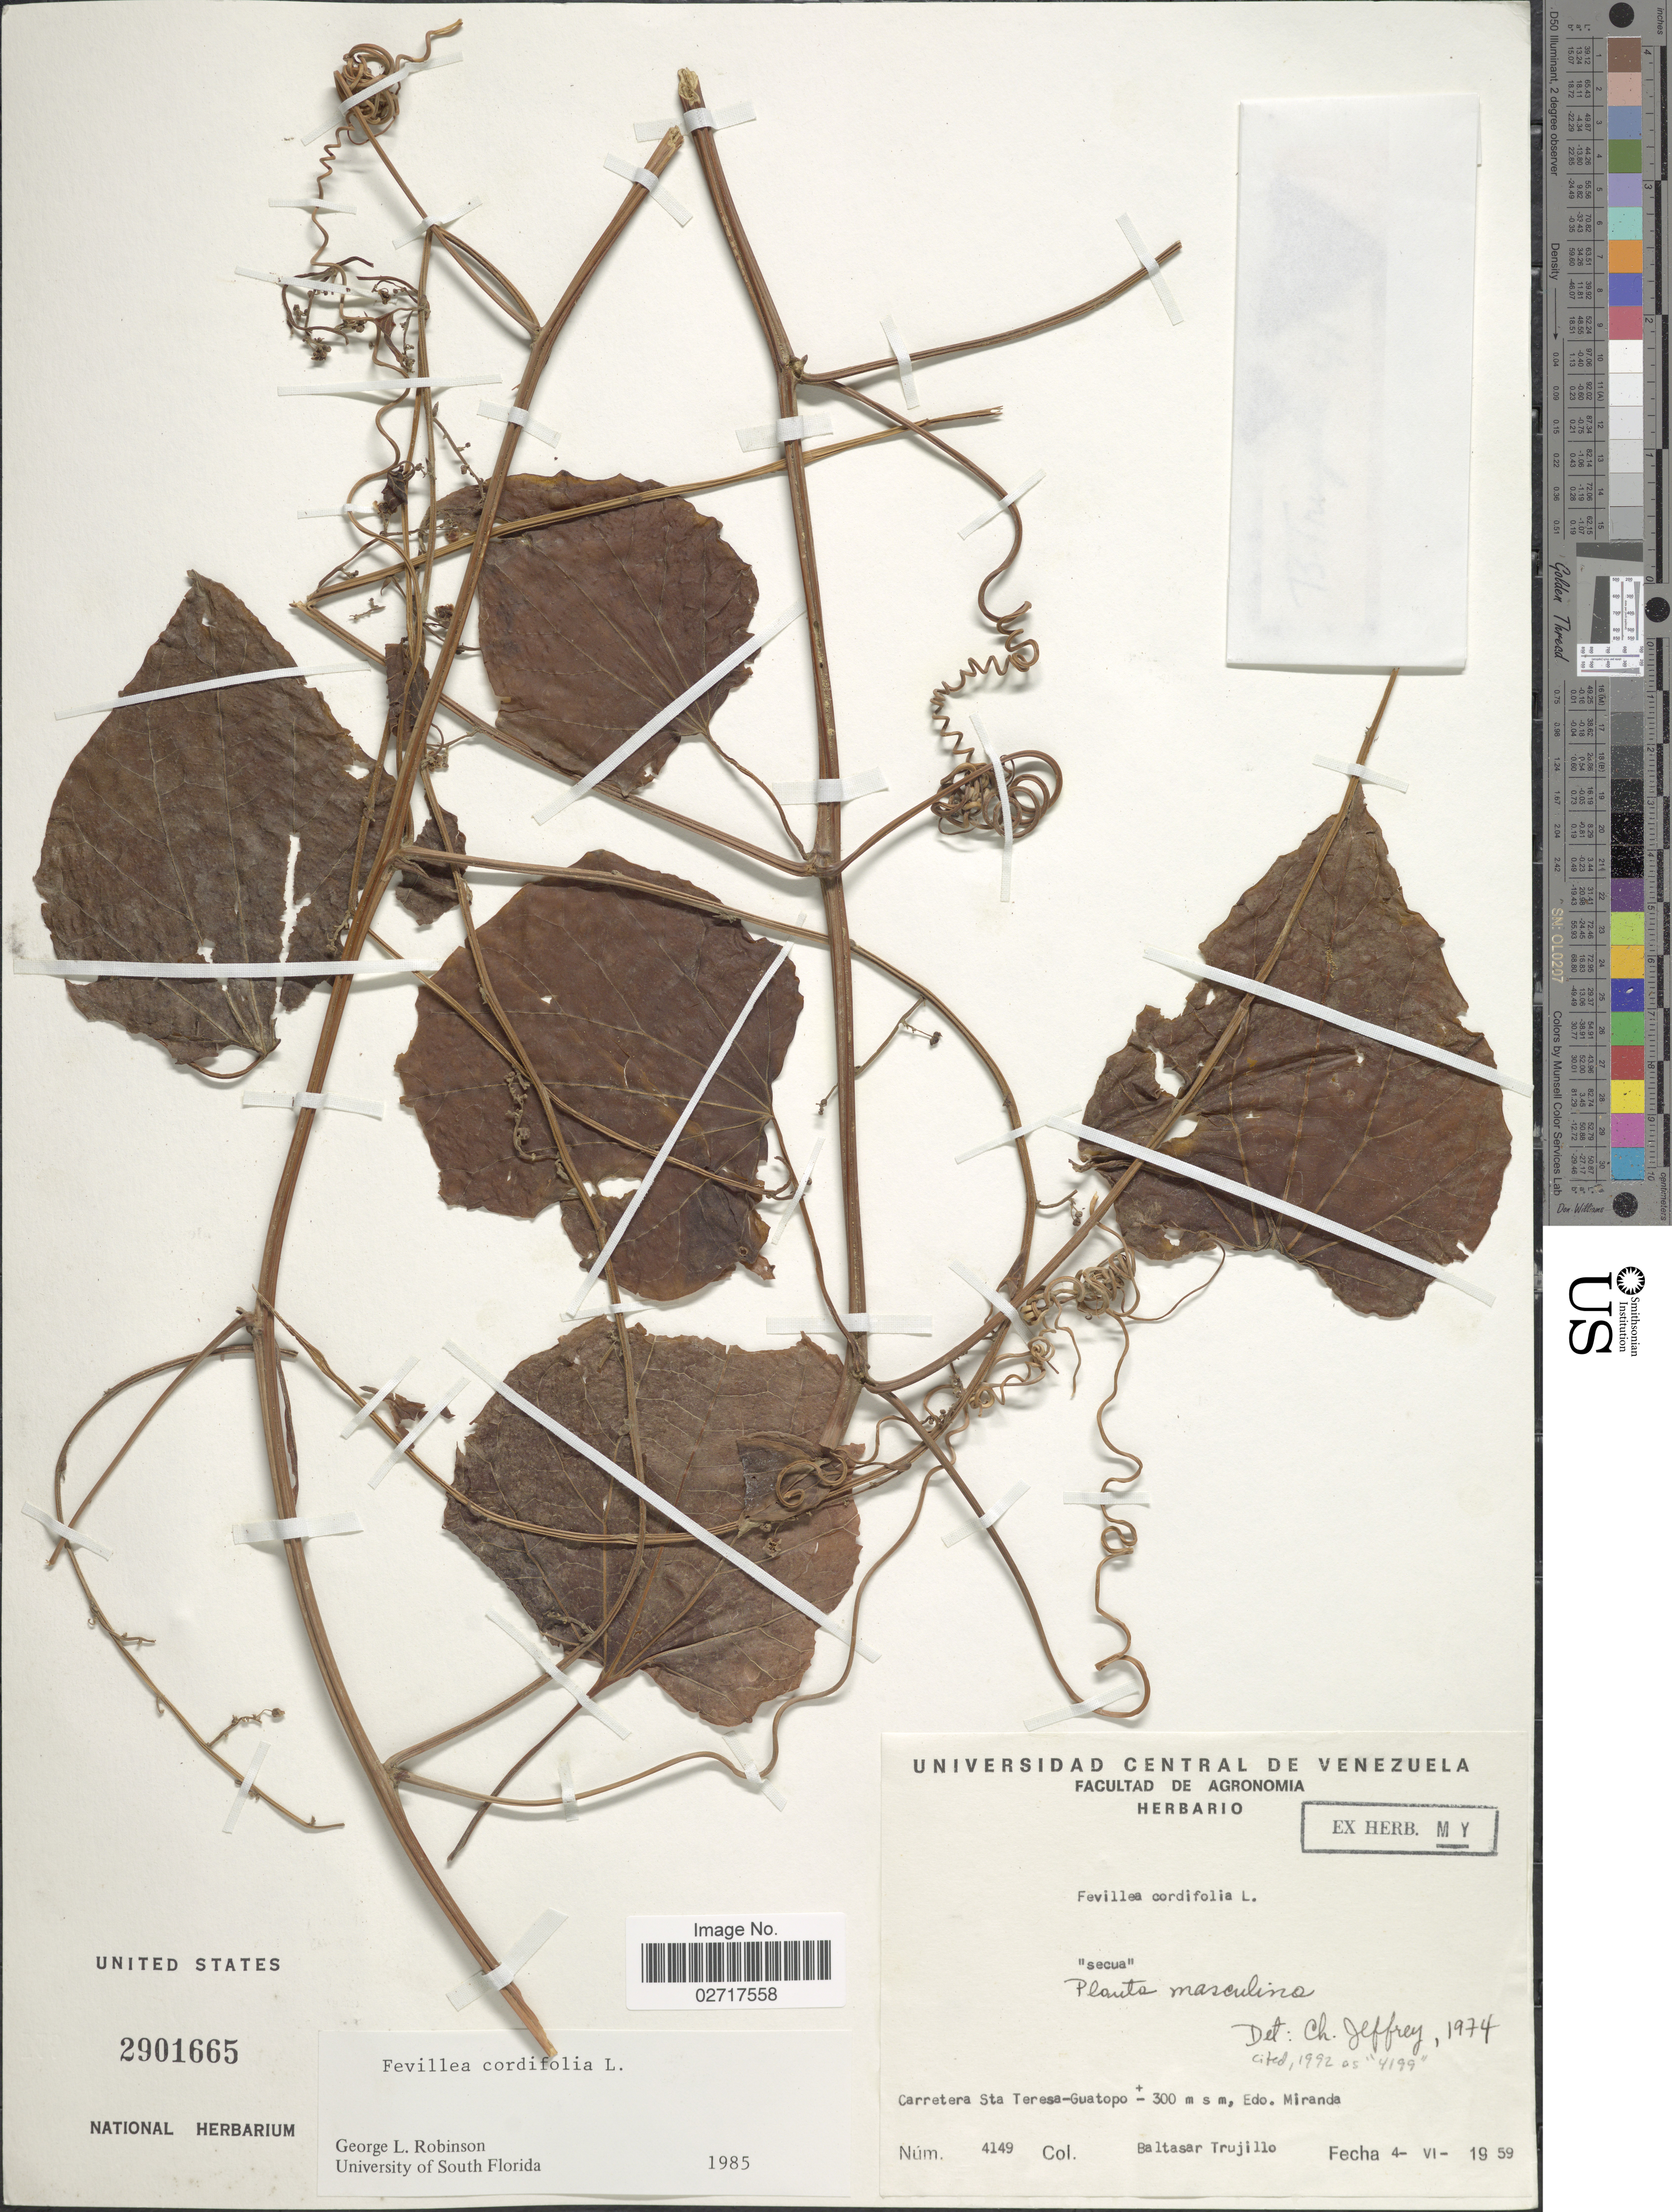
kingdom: Plantae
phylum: Tracheophyta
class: Magnoliopsida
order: Cucurbitales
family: Cucurbitaceae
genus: Fevillea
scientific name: Fevillea cordifolia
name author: L.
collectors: B. Trujillo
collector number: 4149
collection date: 1959-06-04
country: Venezuela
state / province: Miranda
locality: Carretera Sta Teresa-Guatopo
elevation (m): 300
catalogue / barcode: US 2901665